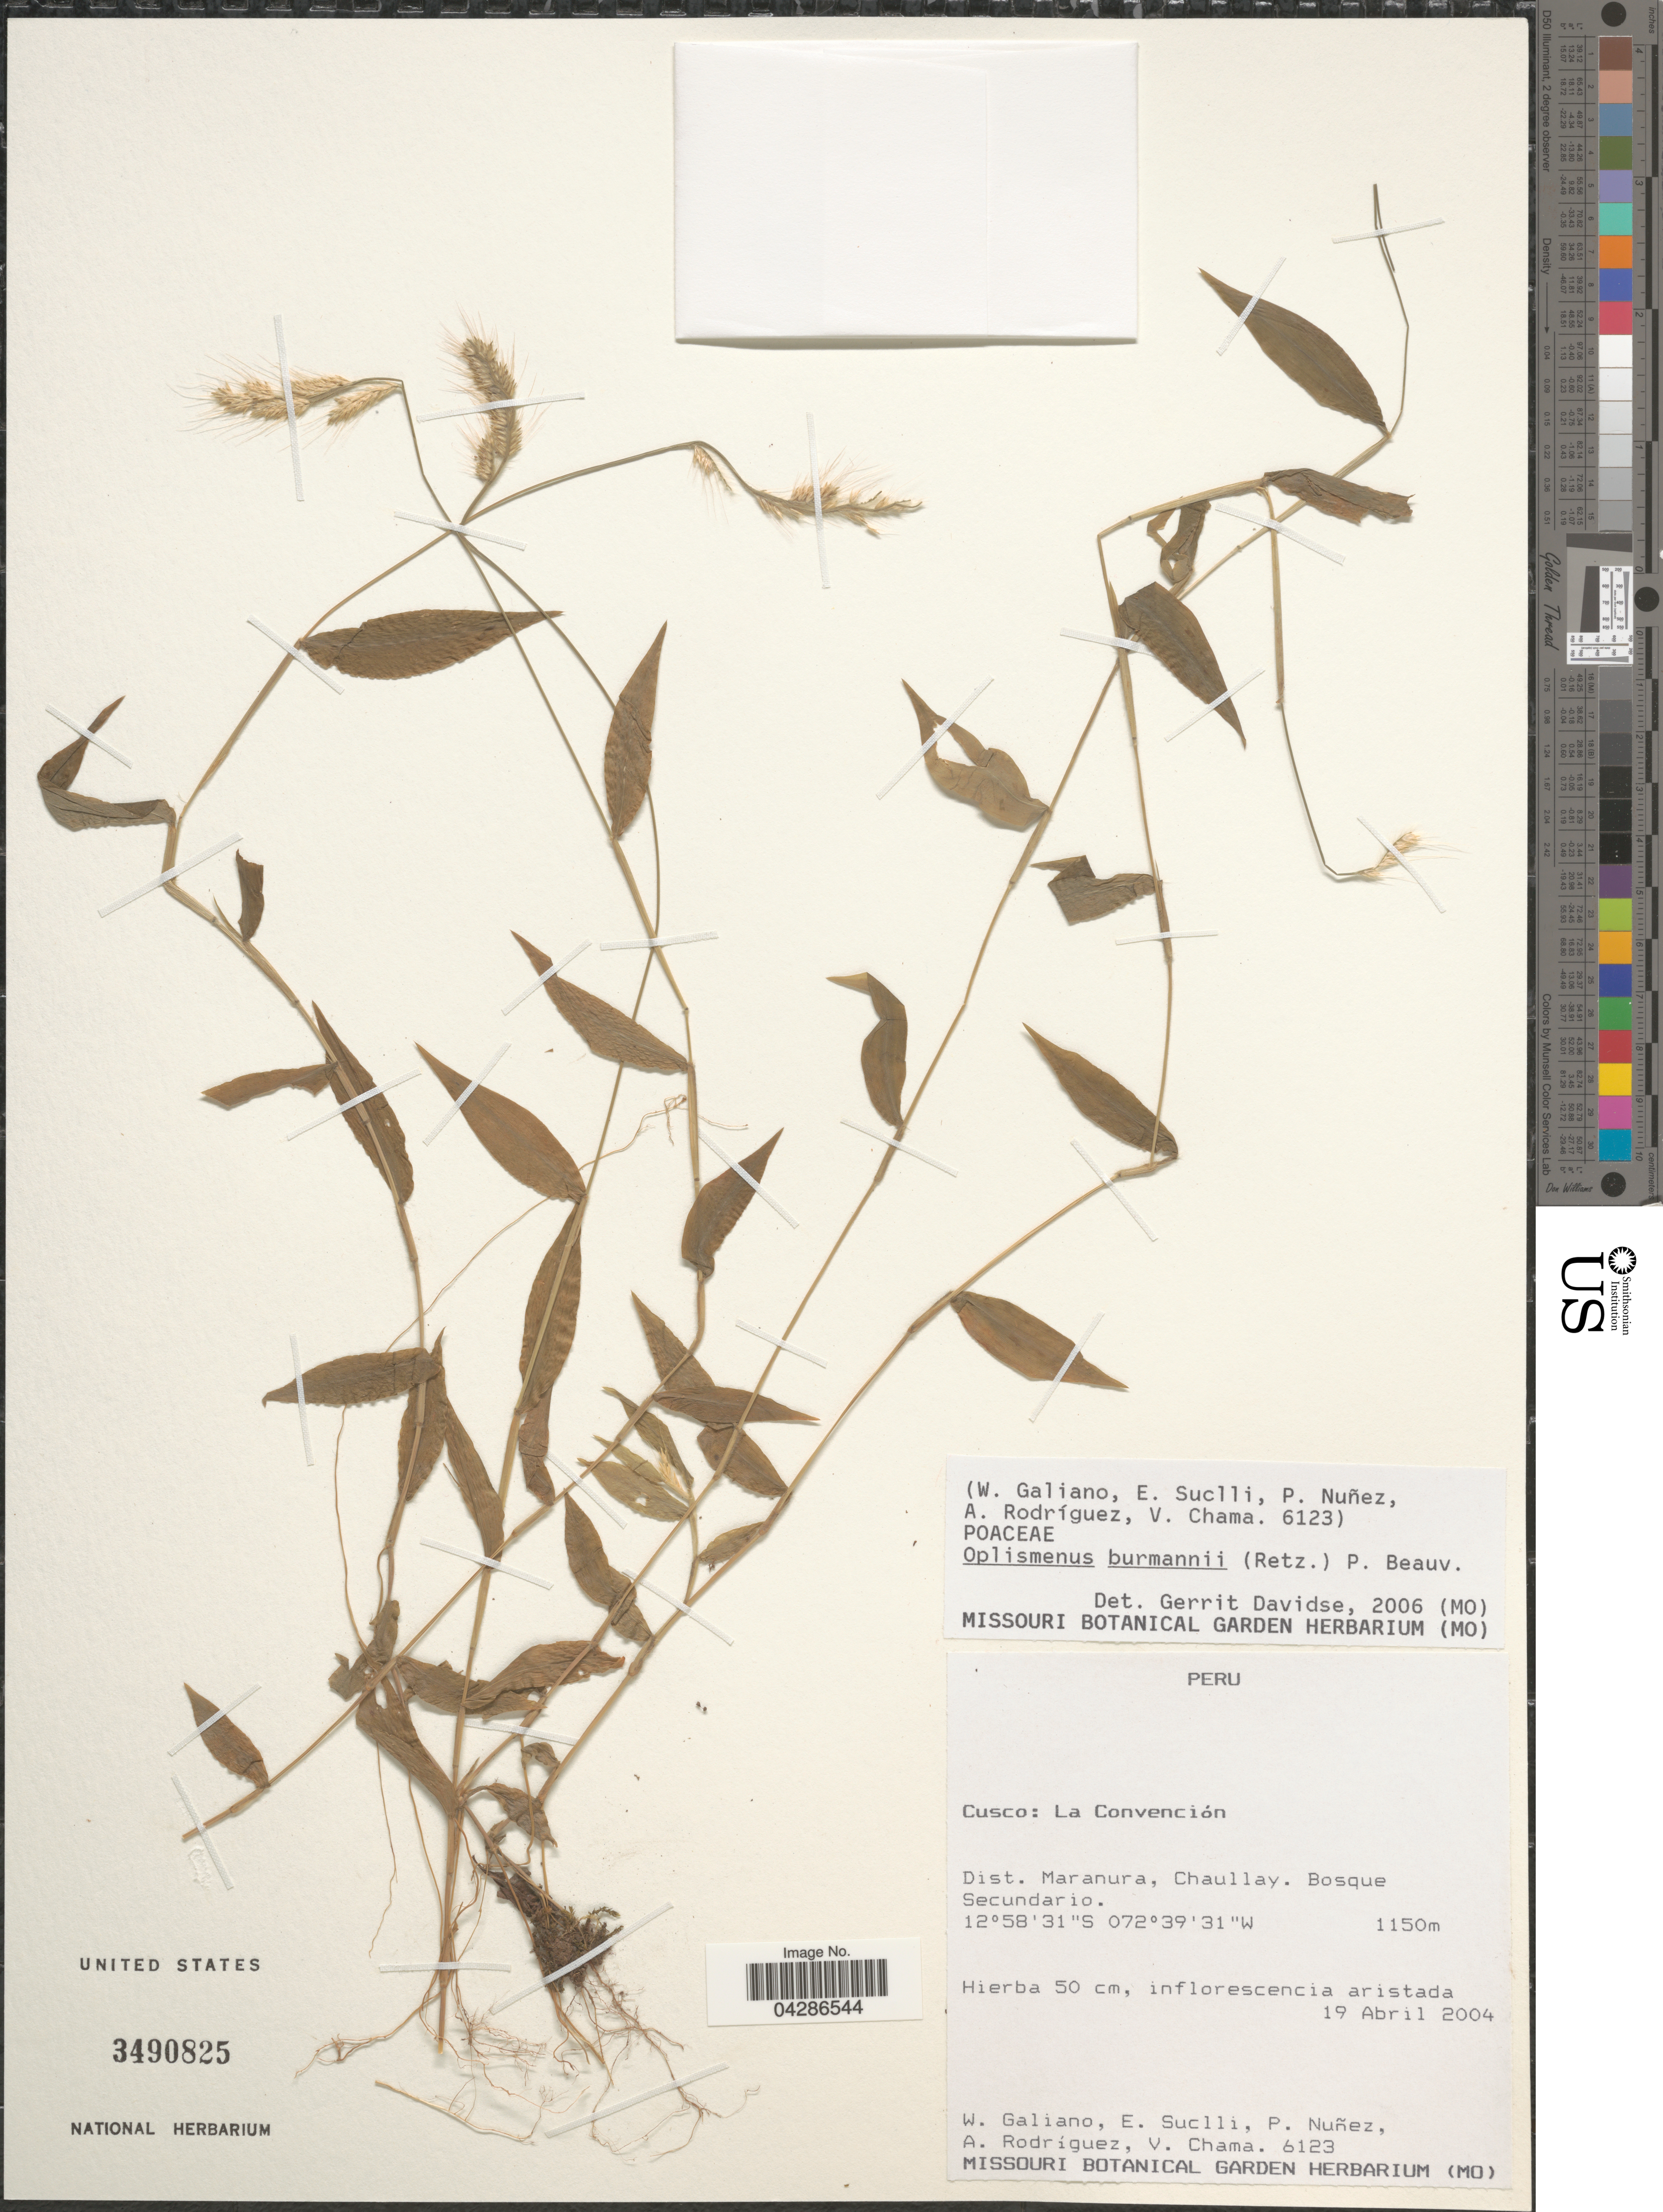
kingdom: Plantae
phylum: Tracheophyta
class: Liliopsida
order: Poales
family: Poaceae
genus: Oplismenus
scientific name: Oplismenus burmannii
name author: (Retz.) P. Beauv.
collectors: W. Galiano, E. Suclli, P. Nuñez V., A. Rodriquez & V. Chama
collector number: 6123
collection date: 2004-04-19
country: Peru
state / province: Cusco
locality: La Convención. Dist. Maranura, Chaullay.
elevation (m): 1150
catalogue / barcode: US 3490825